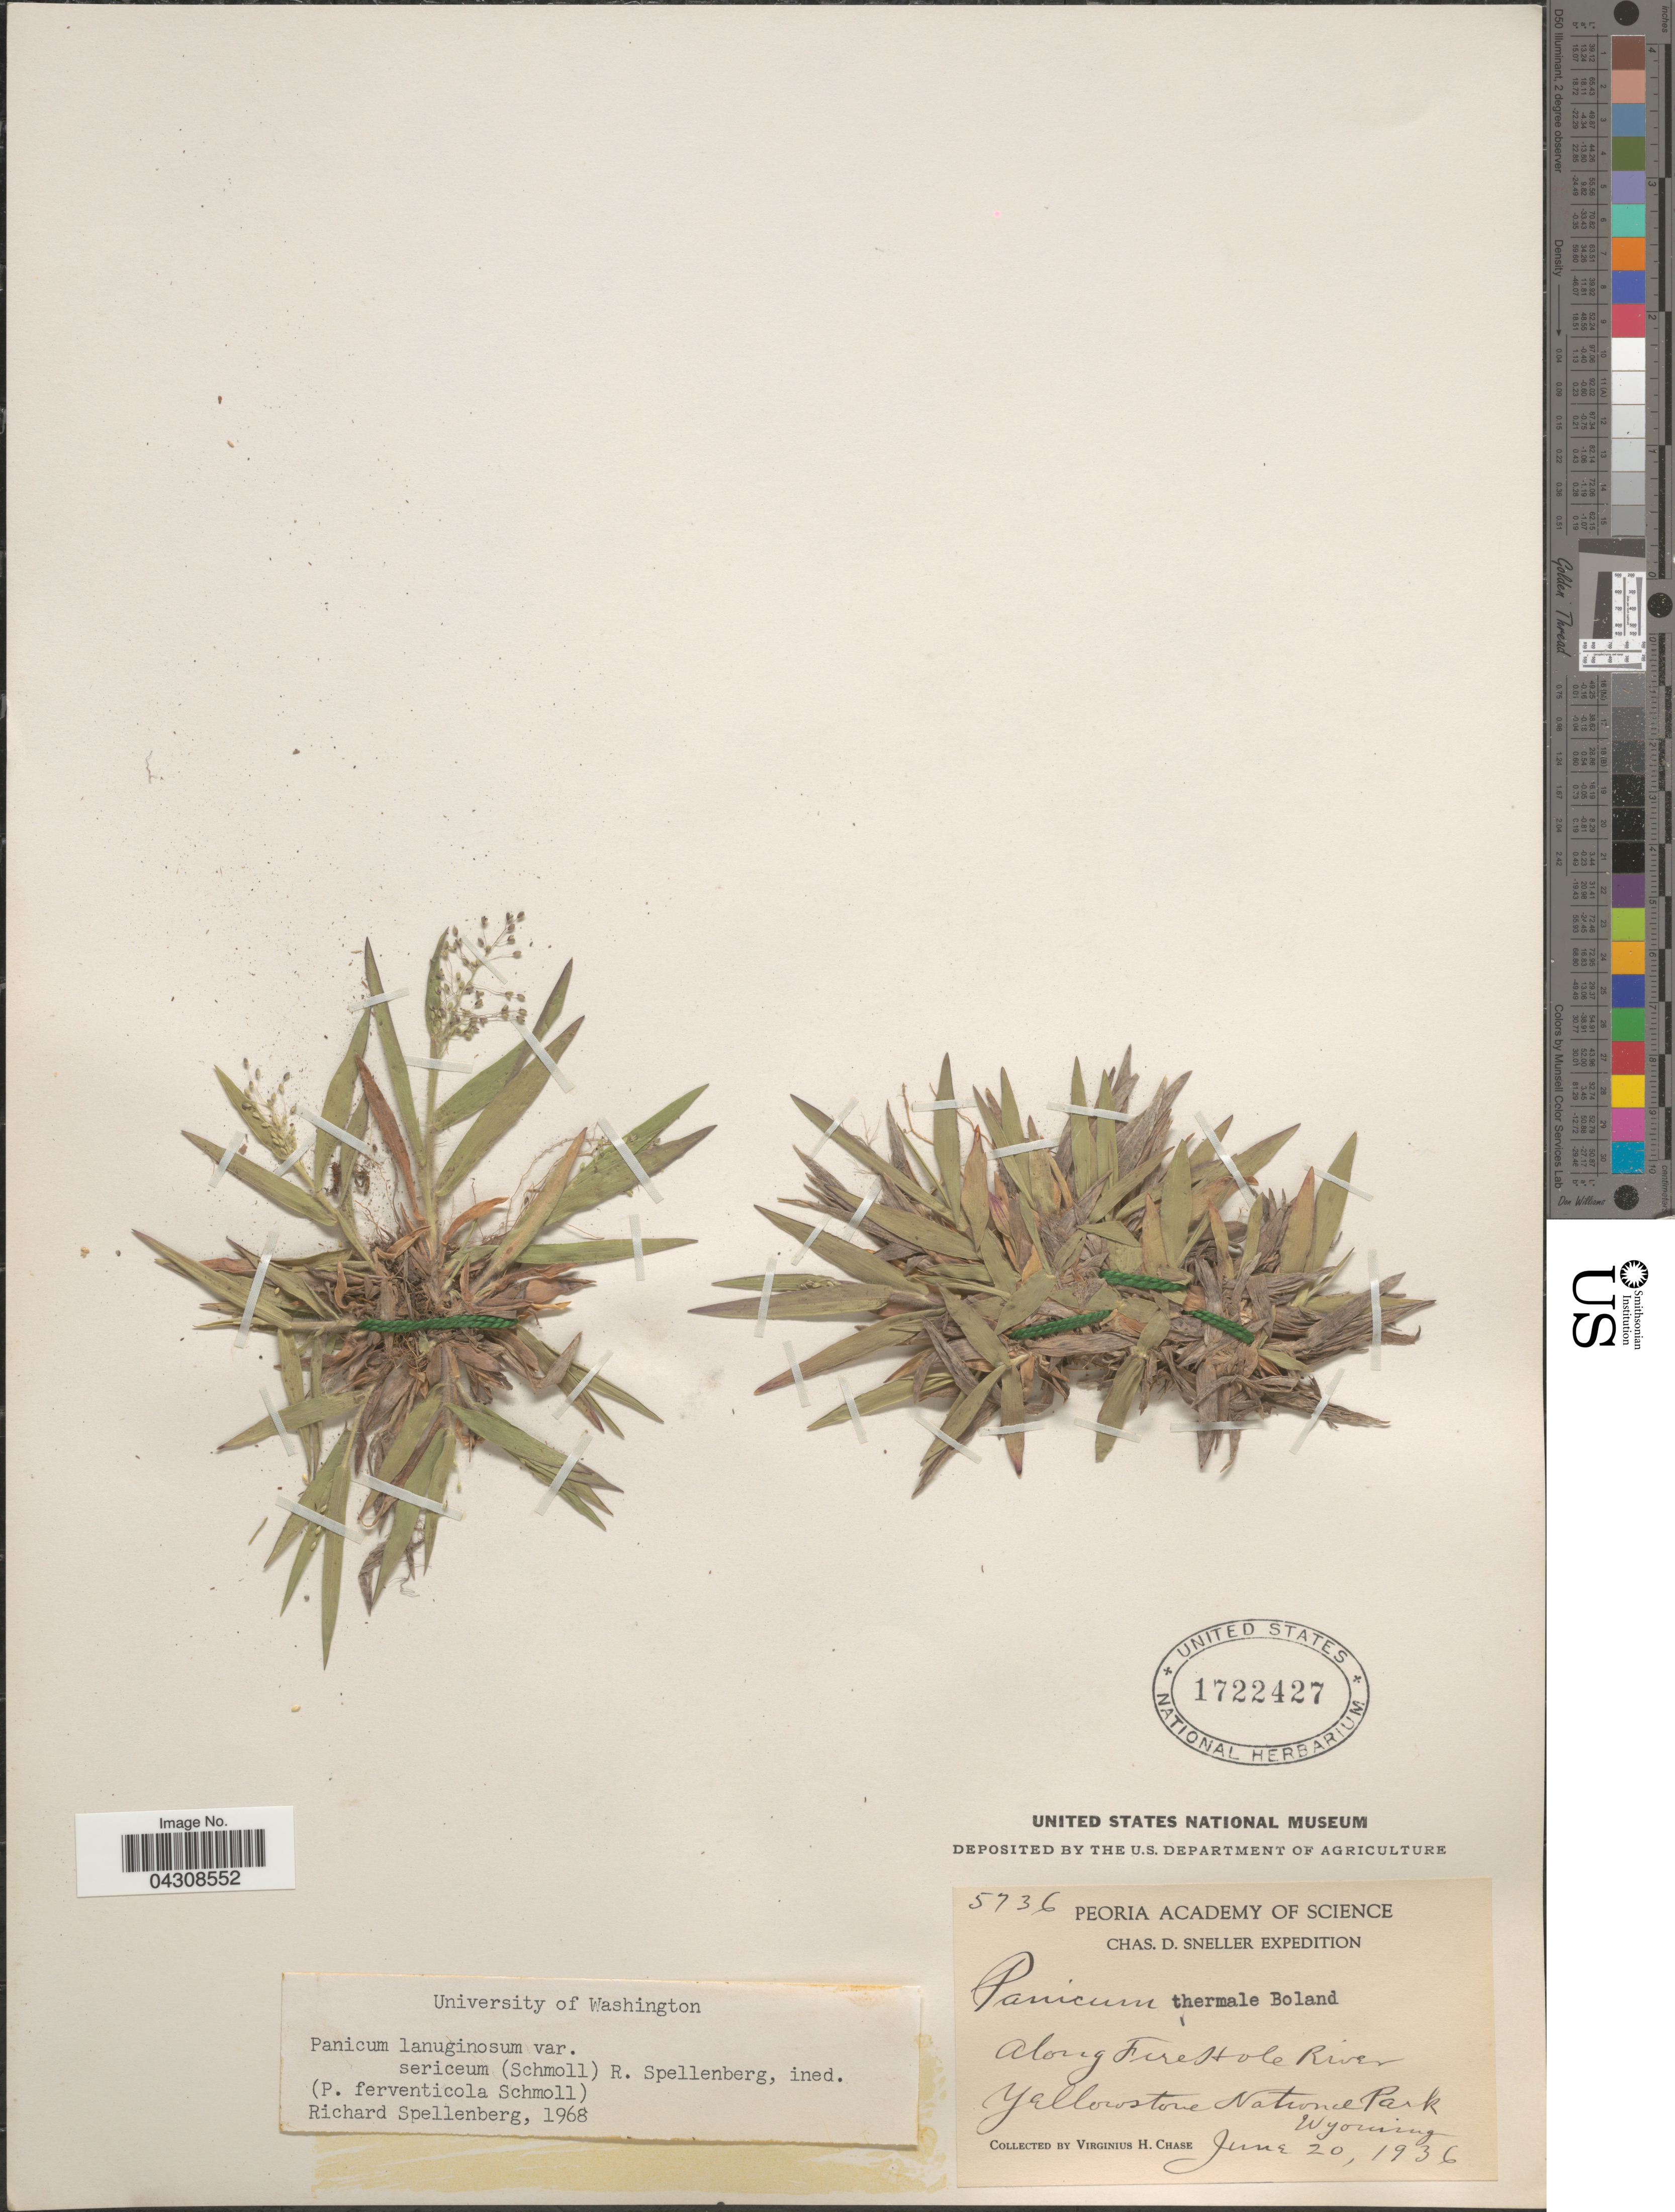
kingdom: Plantae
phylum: Tracheophyta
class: Liliopsida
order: Poales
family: Poaceae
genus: Dichanthelium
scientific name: Dichanthelium acuminatum var. acuminatum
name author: (Sw.) Gould & C.A. Clark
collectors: V. H. Chase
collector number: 5736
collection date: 1936-06-20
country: United States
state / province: Wyoming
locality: Chas. D. Sneller Expedition. Along Fire Hole River. Yellowstone National Park.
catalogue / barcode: US 1722427